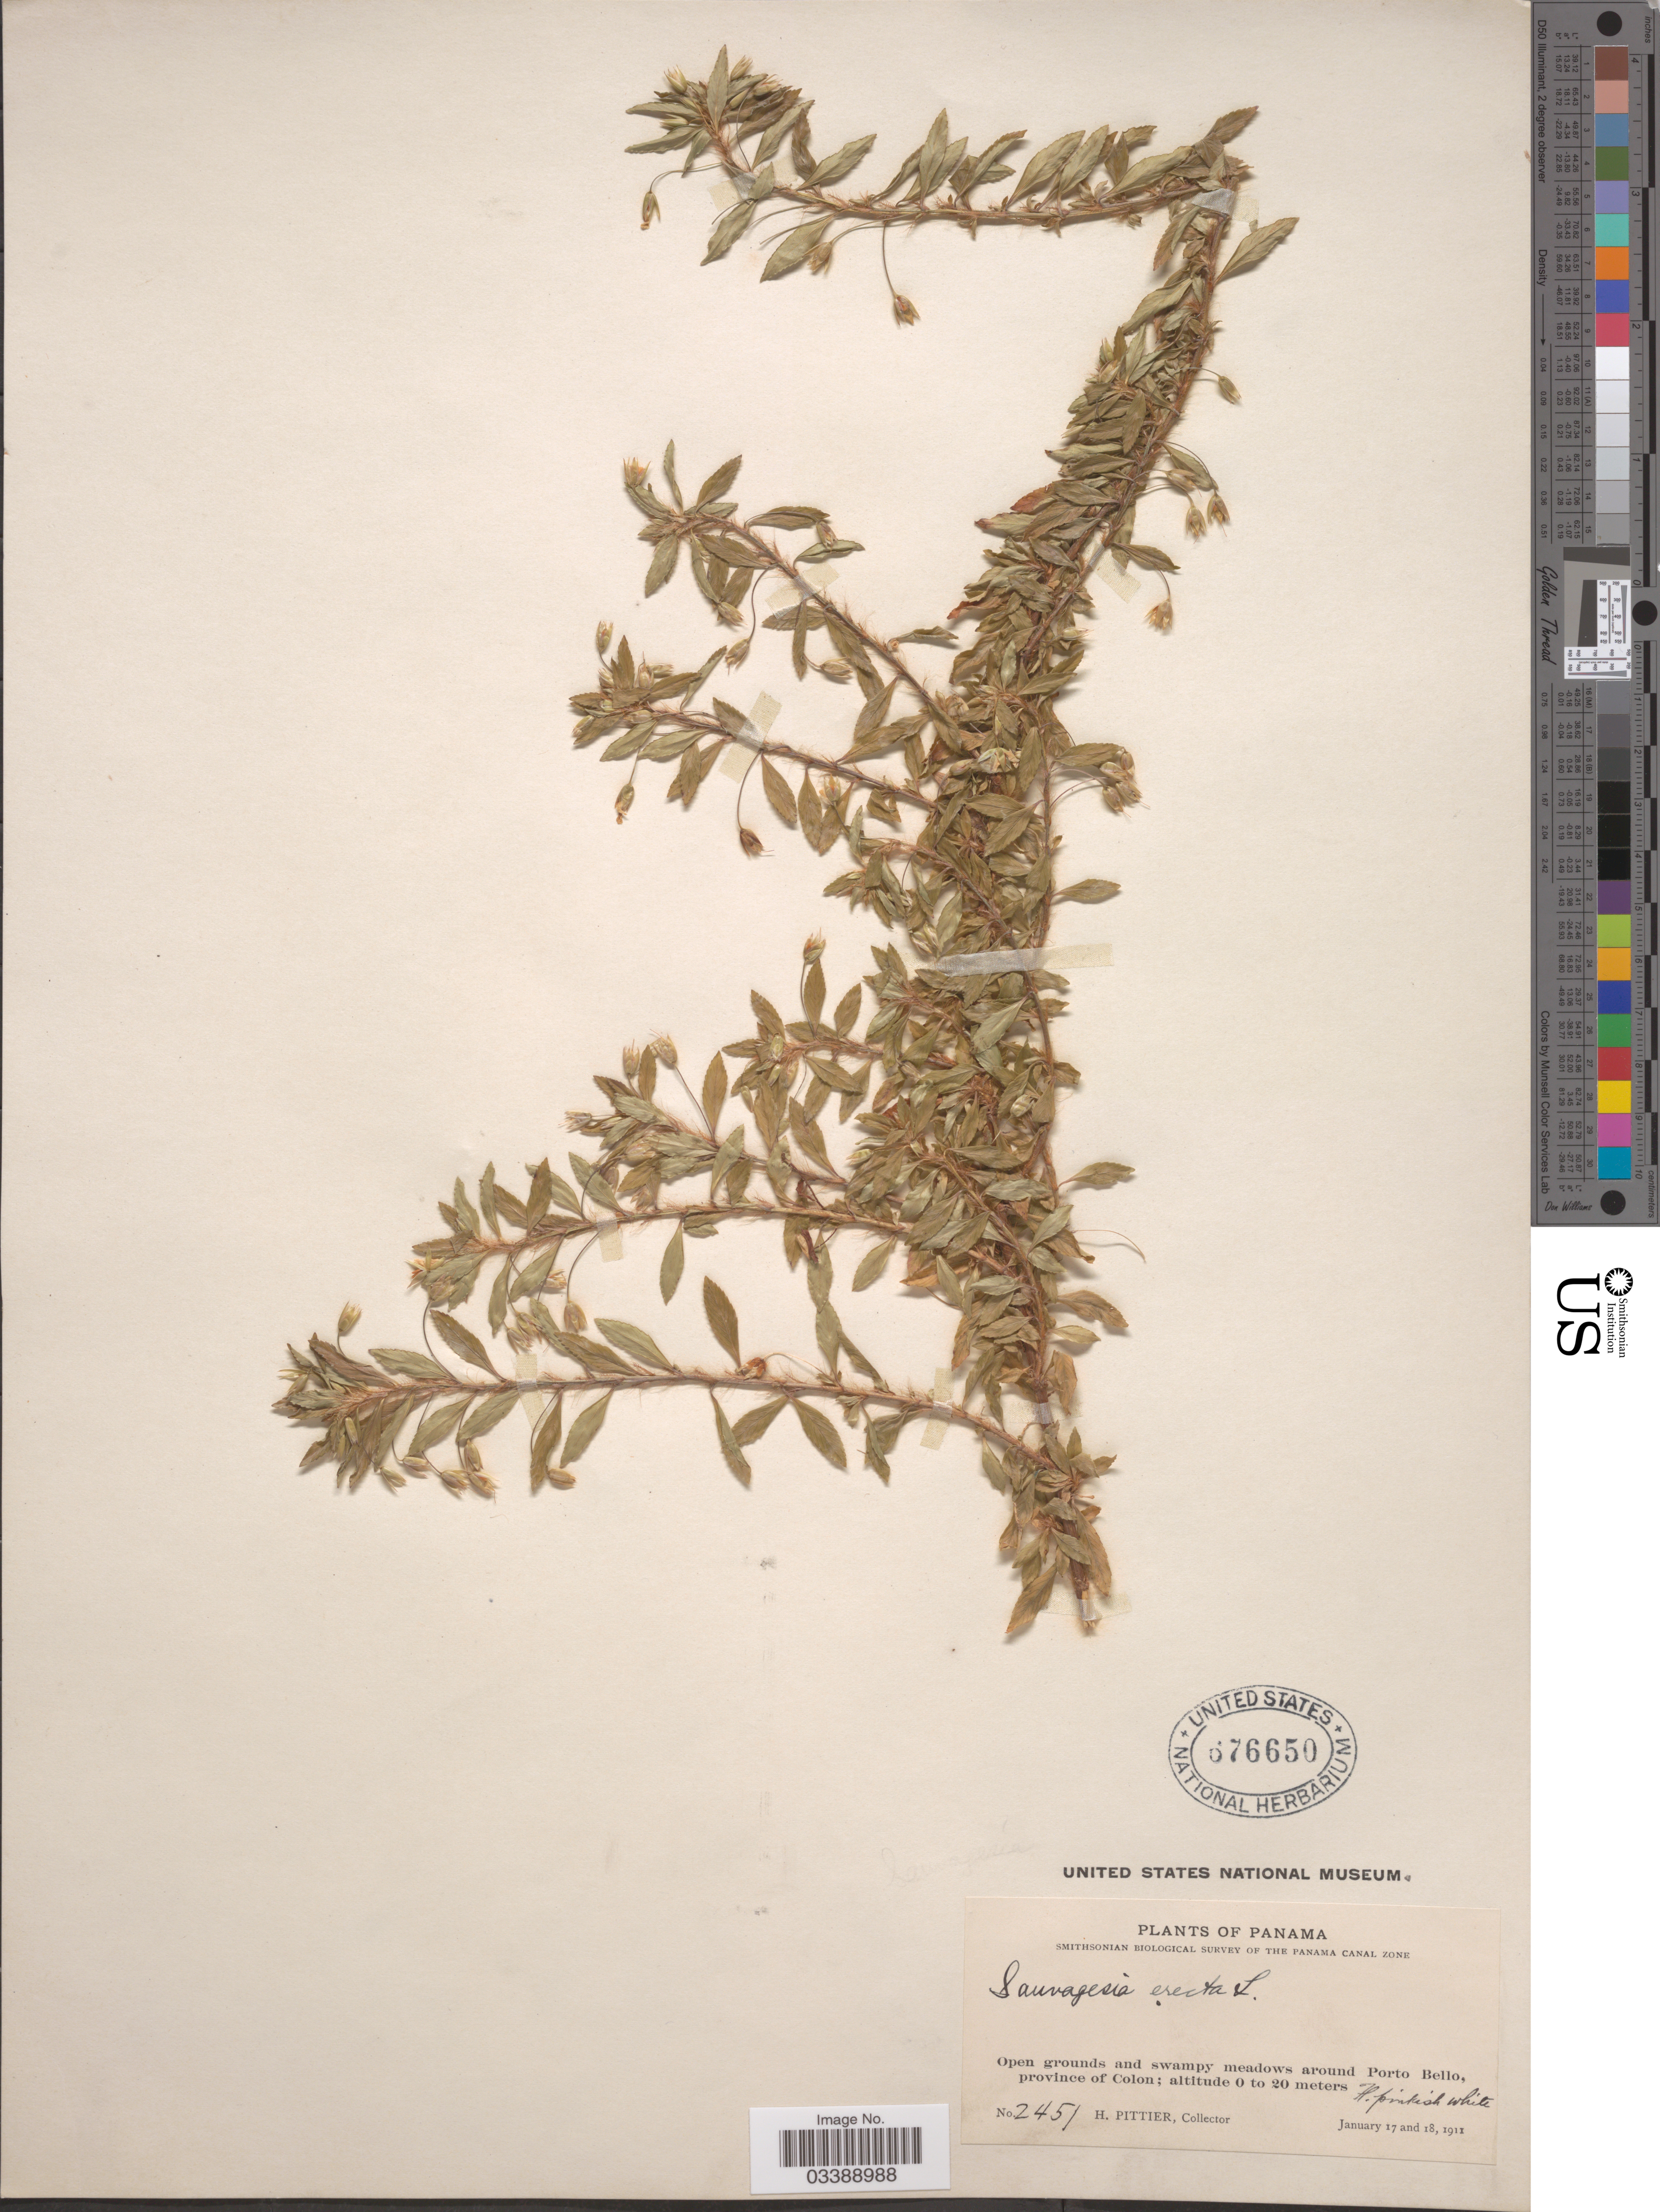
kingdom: Plantae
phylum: Tracheophyta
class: Magnoliopsida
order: Malpighiales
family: Ochnaceae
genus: Sauvagesia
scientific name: Sauvagesia erecta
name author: L.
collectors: H. F. Pittier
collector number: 2451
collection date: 1911-01-17/1911-01-18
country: Panama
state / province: Colón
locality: Open grounds and swampy meadows around Porto Bello.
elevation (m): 0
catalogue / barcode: US 676650